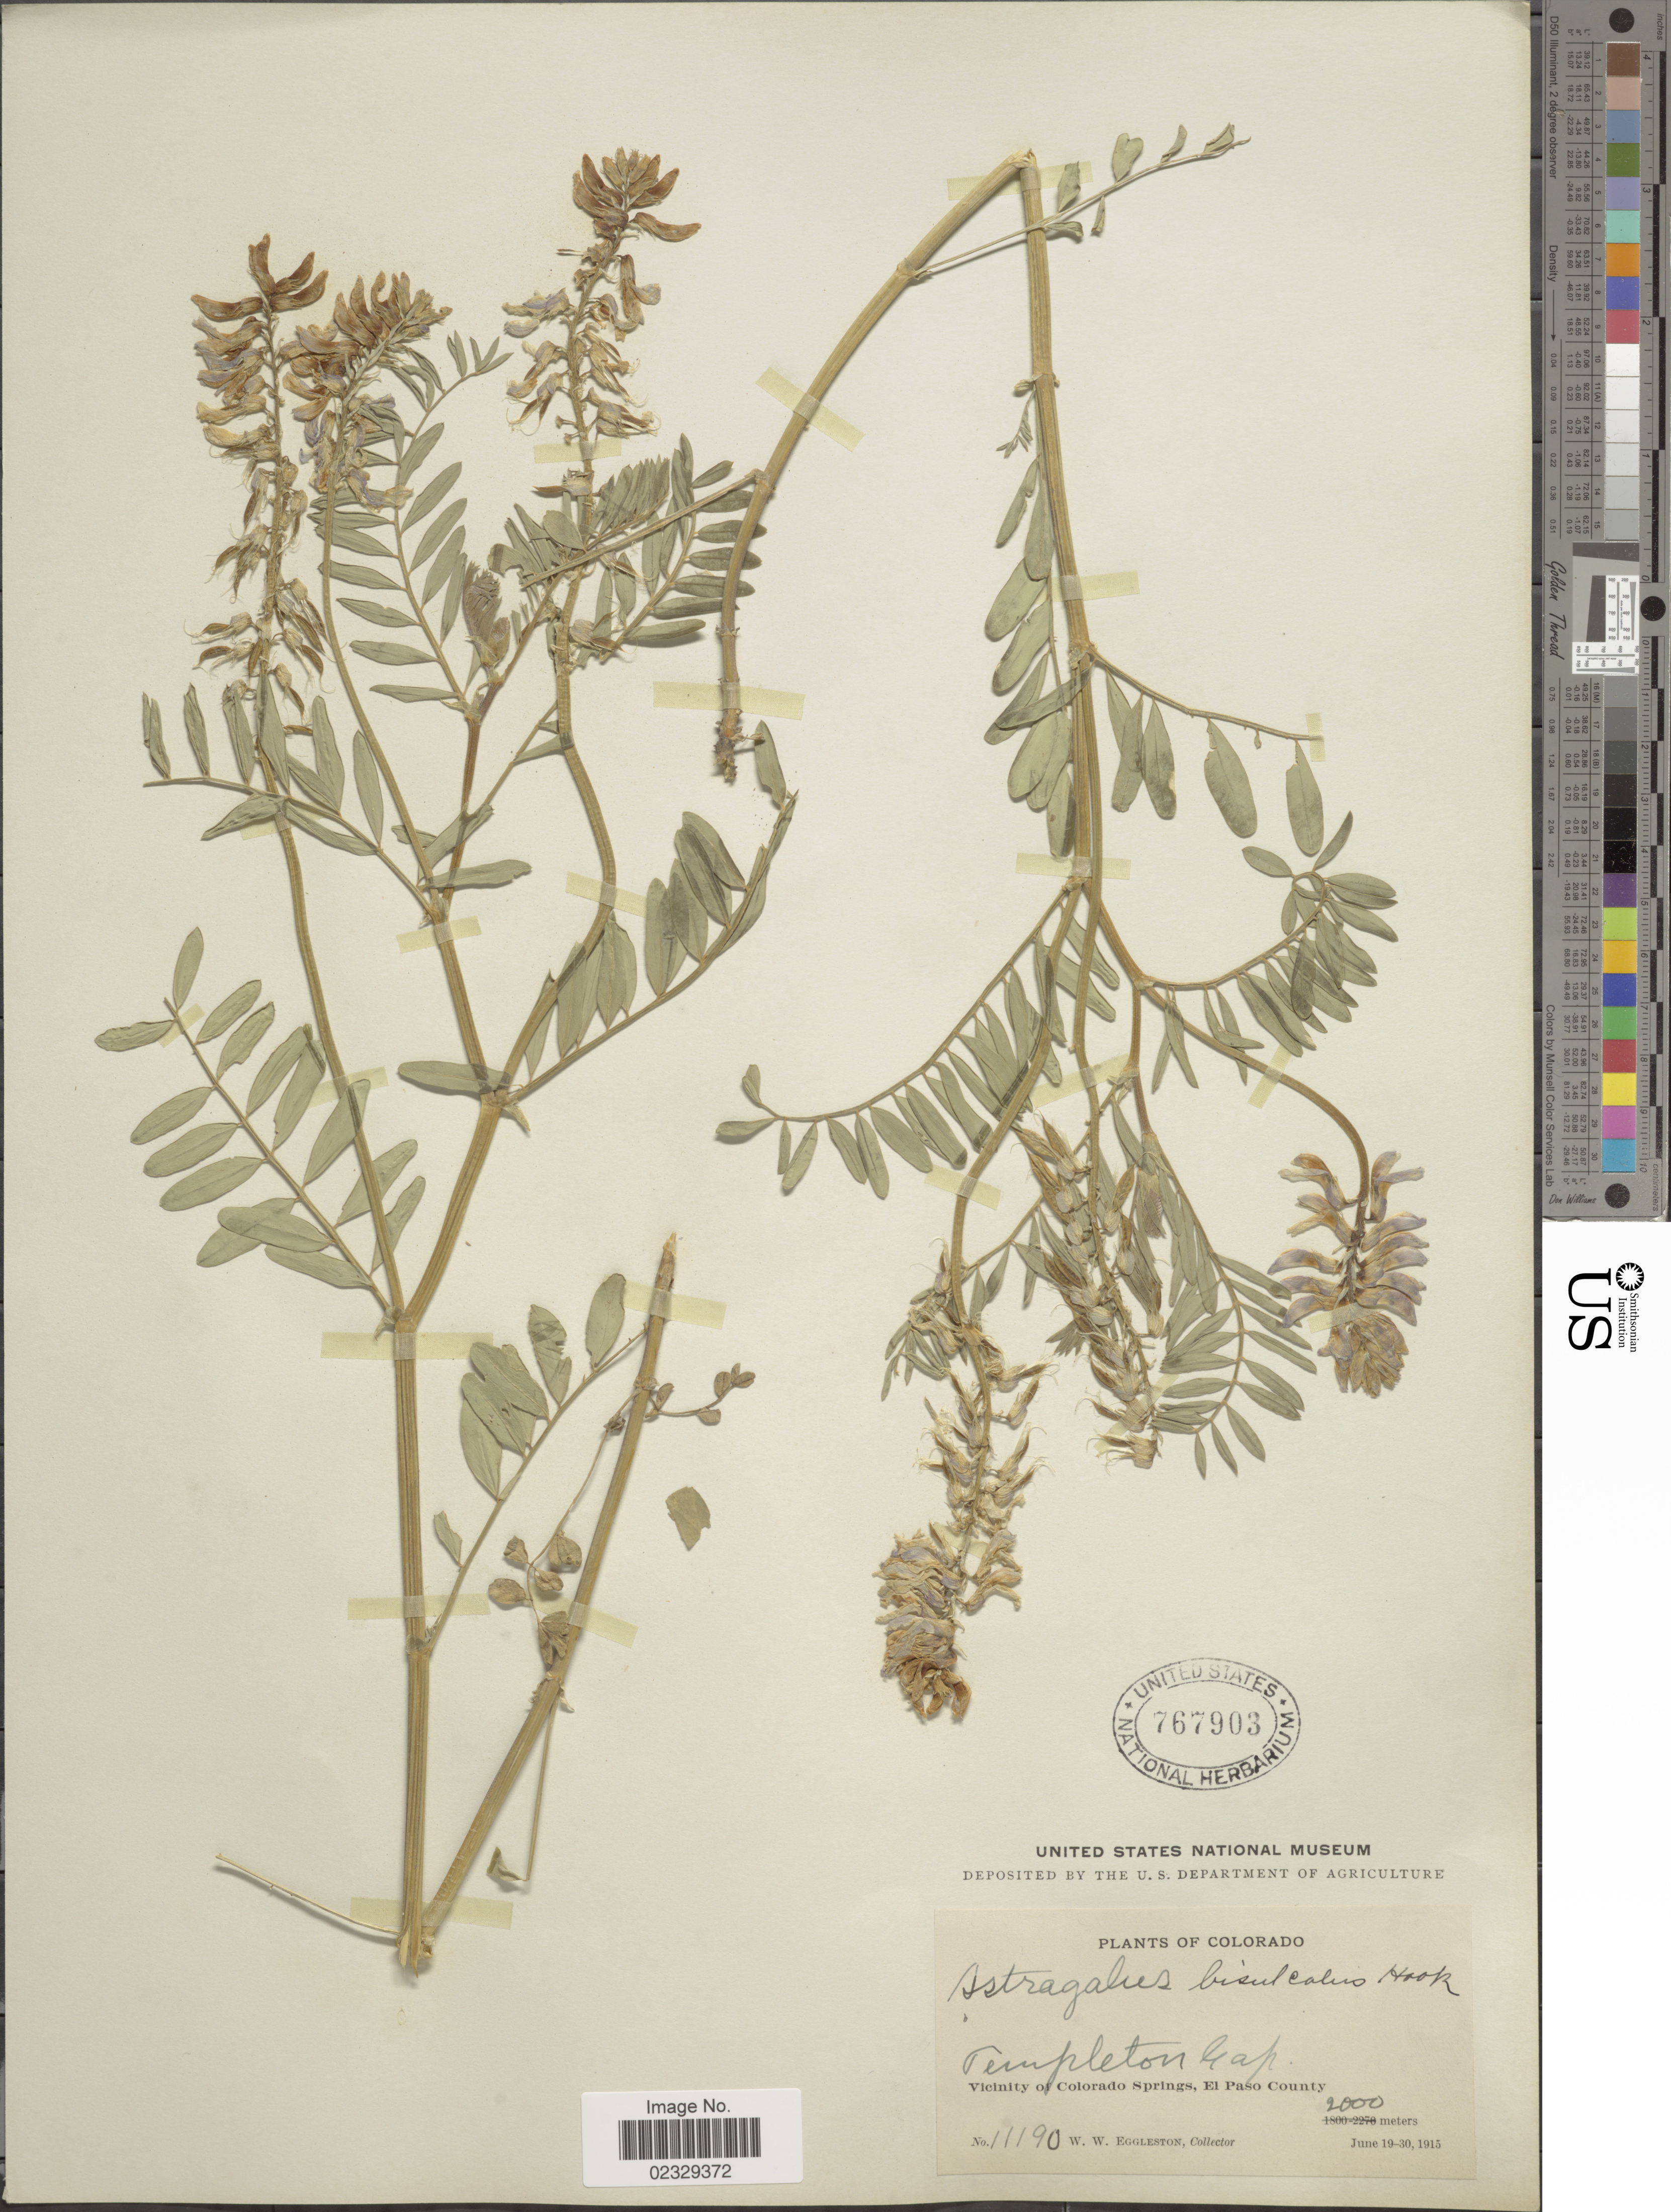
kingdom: Plantae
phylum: Tracheophyta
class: Magnoliopsida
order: Fabales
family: Fabaceae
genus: Astragalus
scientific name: Astragalus bisulcatus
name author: (Hook.) A. Gray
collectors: W. W. Eggleston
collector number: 11190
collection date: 1915-06-19/1915-06-30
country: United States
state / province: Colorado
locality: Templeton Gap, Vicinity of Colorado Springs, El Paso County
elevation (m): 2000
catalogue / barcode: US 767903